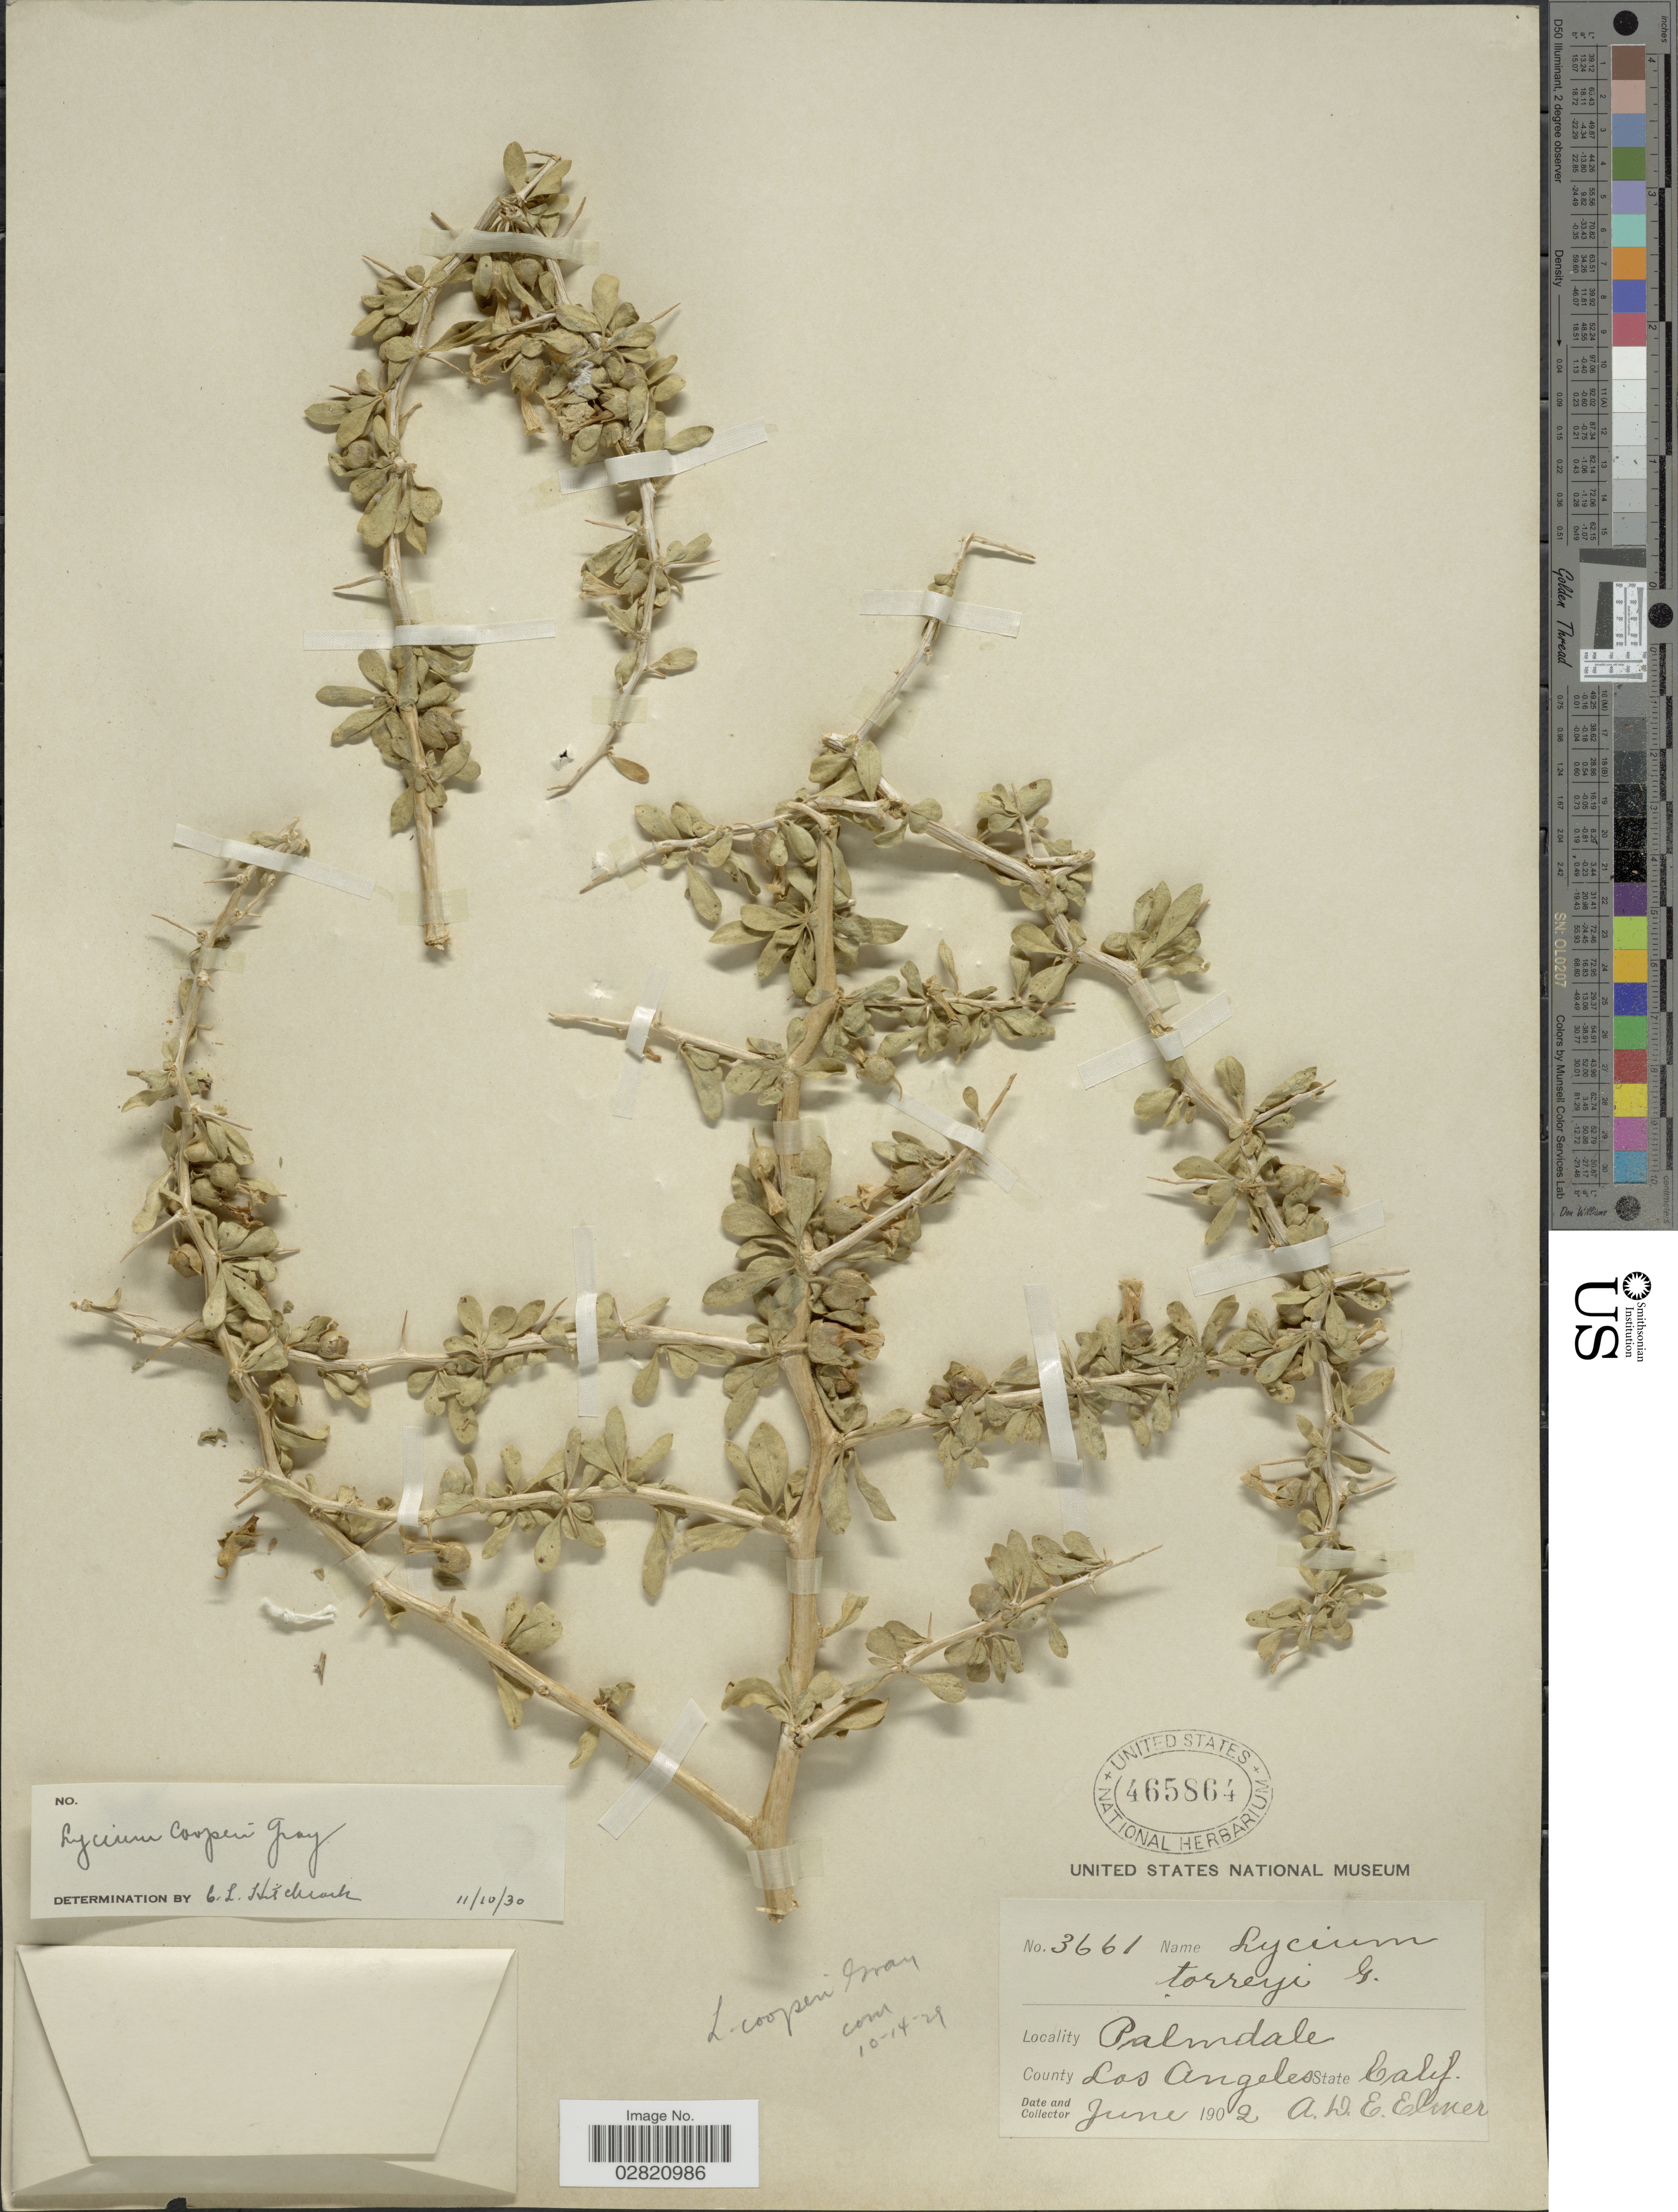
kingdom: Plantae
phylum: Tracheophyta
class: Magnoliopsida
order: Solanales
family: Solanaceae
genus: Lycium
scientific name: Lycium cooperi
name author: A. Gray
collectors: A. D. E. Elmer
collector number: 3661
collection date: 1902-06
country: United States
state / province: California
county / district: Los Angeles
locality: Palmdale, County Los Angeles, State Calif.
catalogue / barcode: US 465864